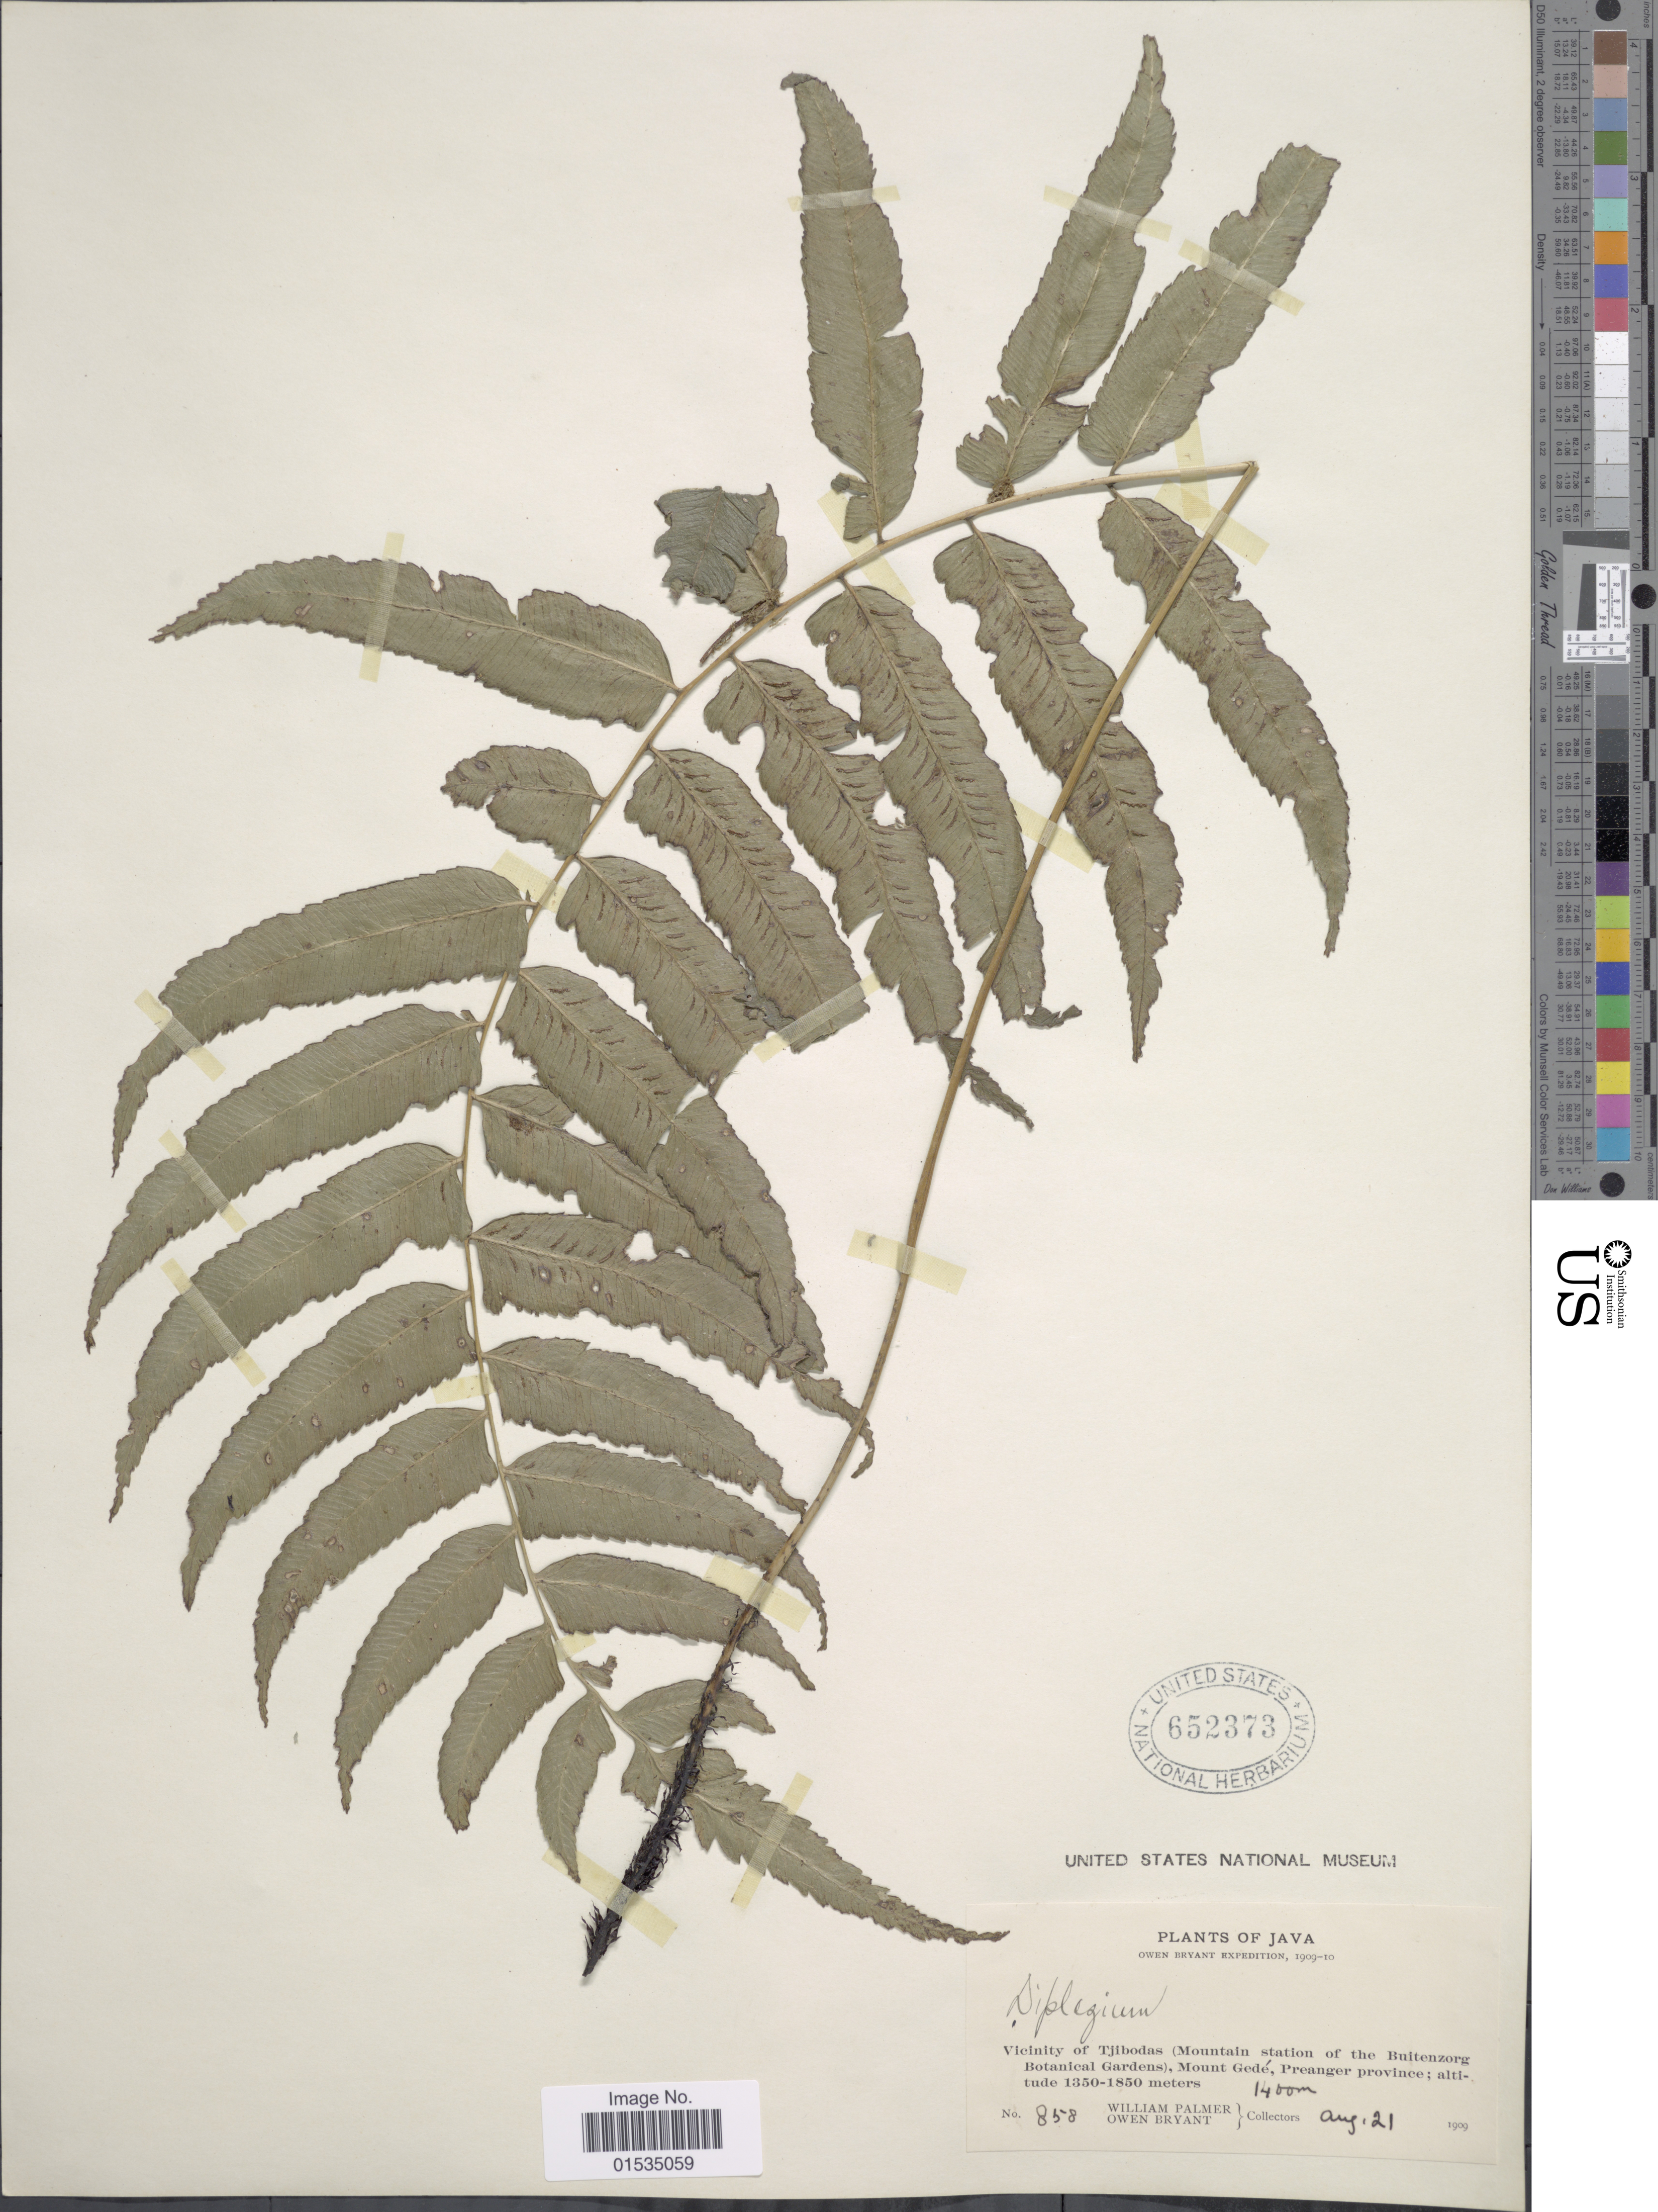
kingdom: Plantae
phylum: Tracheophyta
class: Polypodiopsida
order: Polypodiales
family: Athyriaceae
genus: Diplazium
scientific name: Diplazium pallidum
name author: (Blume) T. Moore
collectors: W. Palmer & O. Bryant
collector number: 858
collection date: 1909-08-21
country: Indonesia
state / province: Java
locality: Vicinity of Tjibodas (Mountain stationn of the Buitenzorg Botanical Garden), Mount Gedé, Preanger Province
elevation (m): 1400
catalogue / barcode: US 6252373